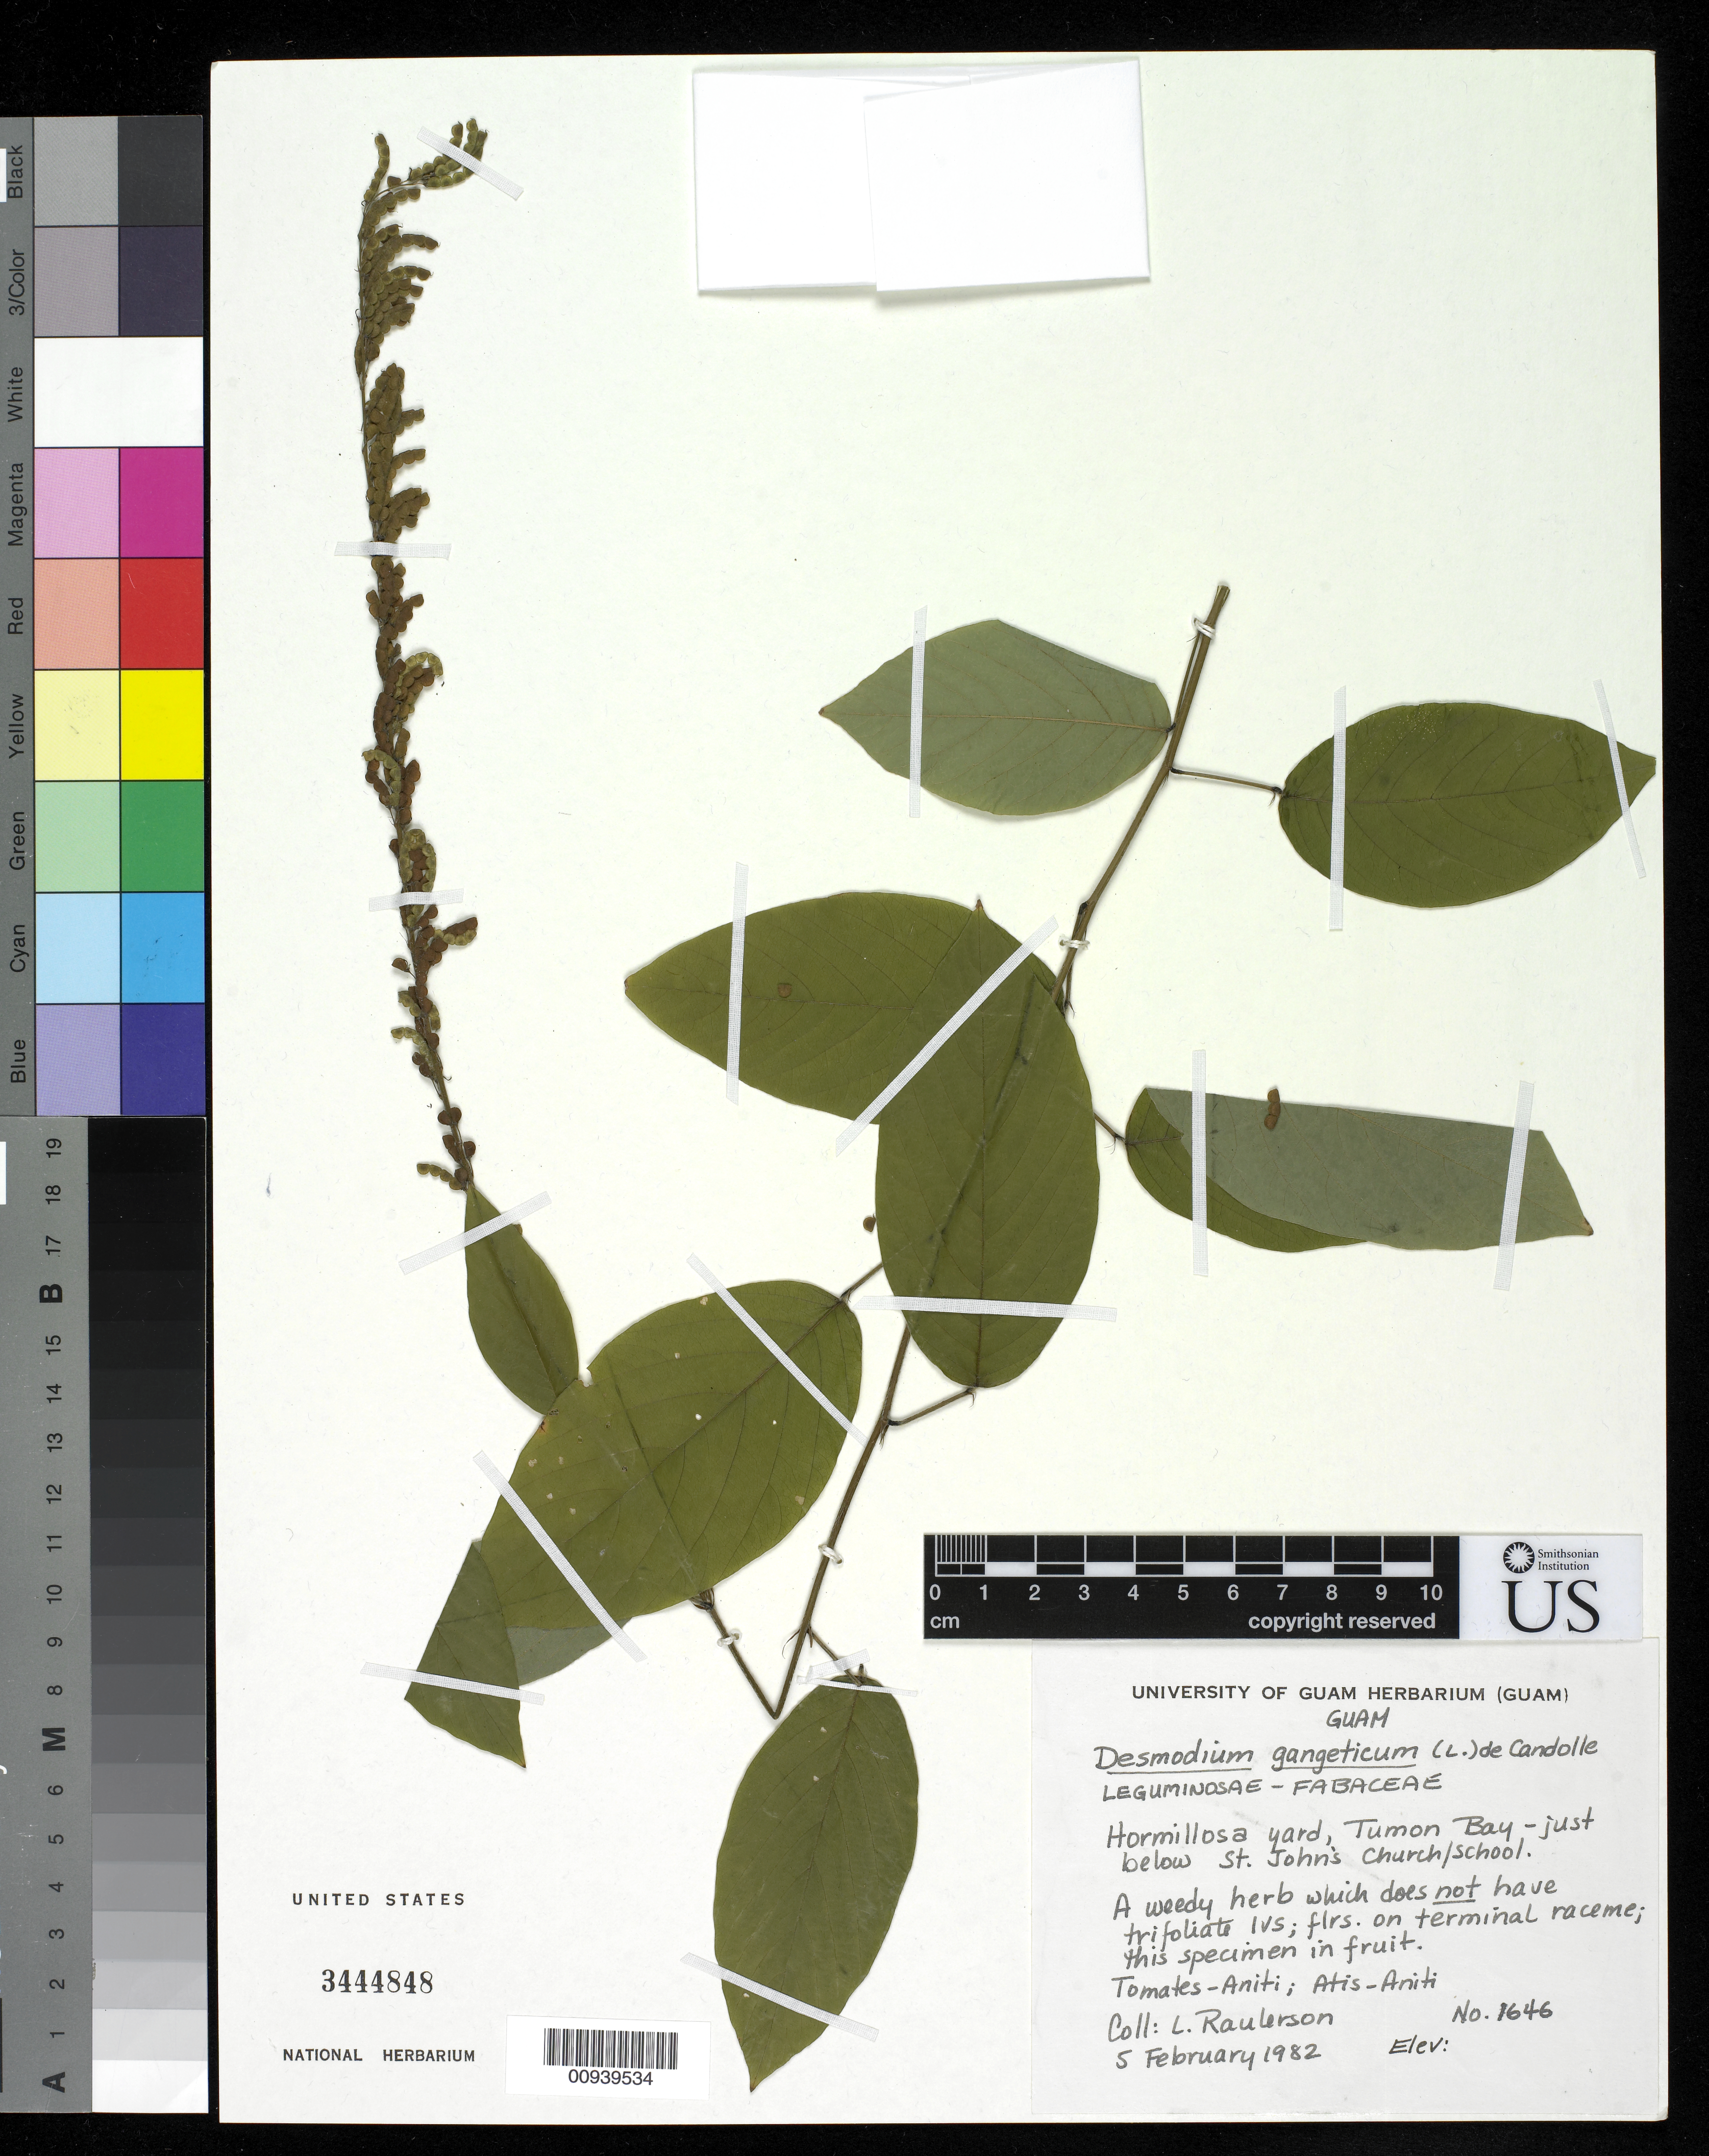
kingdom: Plantae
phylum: Tracheophyta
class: Magnoliopsida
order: Fabales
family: Fabaceae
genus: Pleurolobus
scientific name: Pleurolobus gangeticus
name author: (L.) J. St.-Hil. ex H. Ohashi & K. Ohashi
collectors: L. Raulerson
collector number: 1646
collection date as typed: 05 Feb 1982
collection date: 1982-02-05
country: Guam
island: Guam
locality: Hormillosa yard, Tumon Bay - just below St. John's church/school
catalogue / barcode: US 3444848